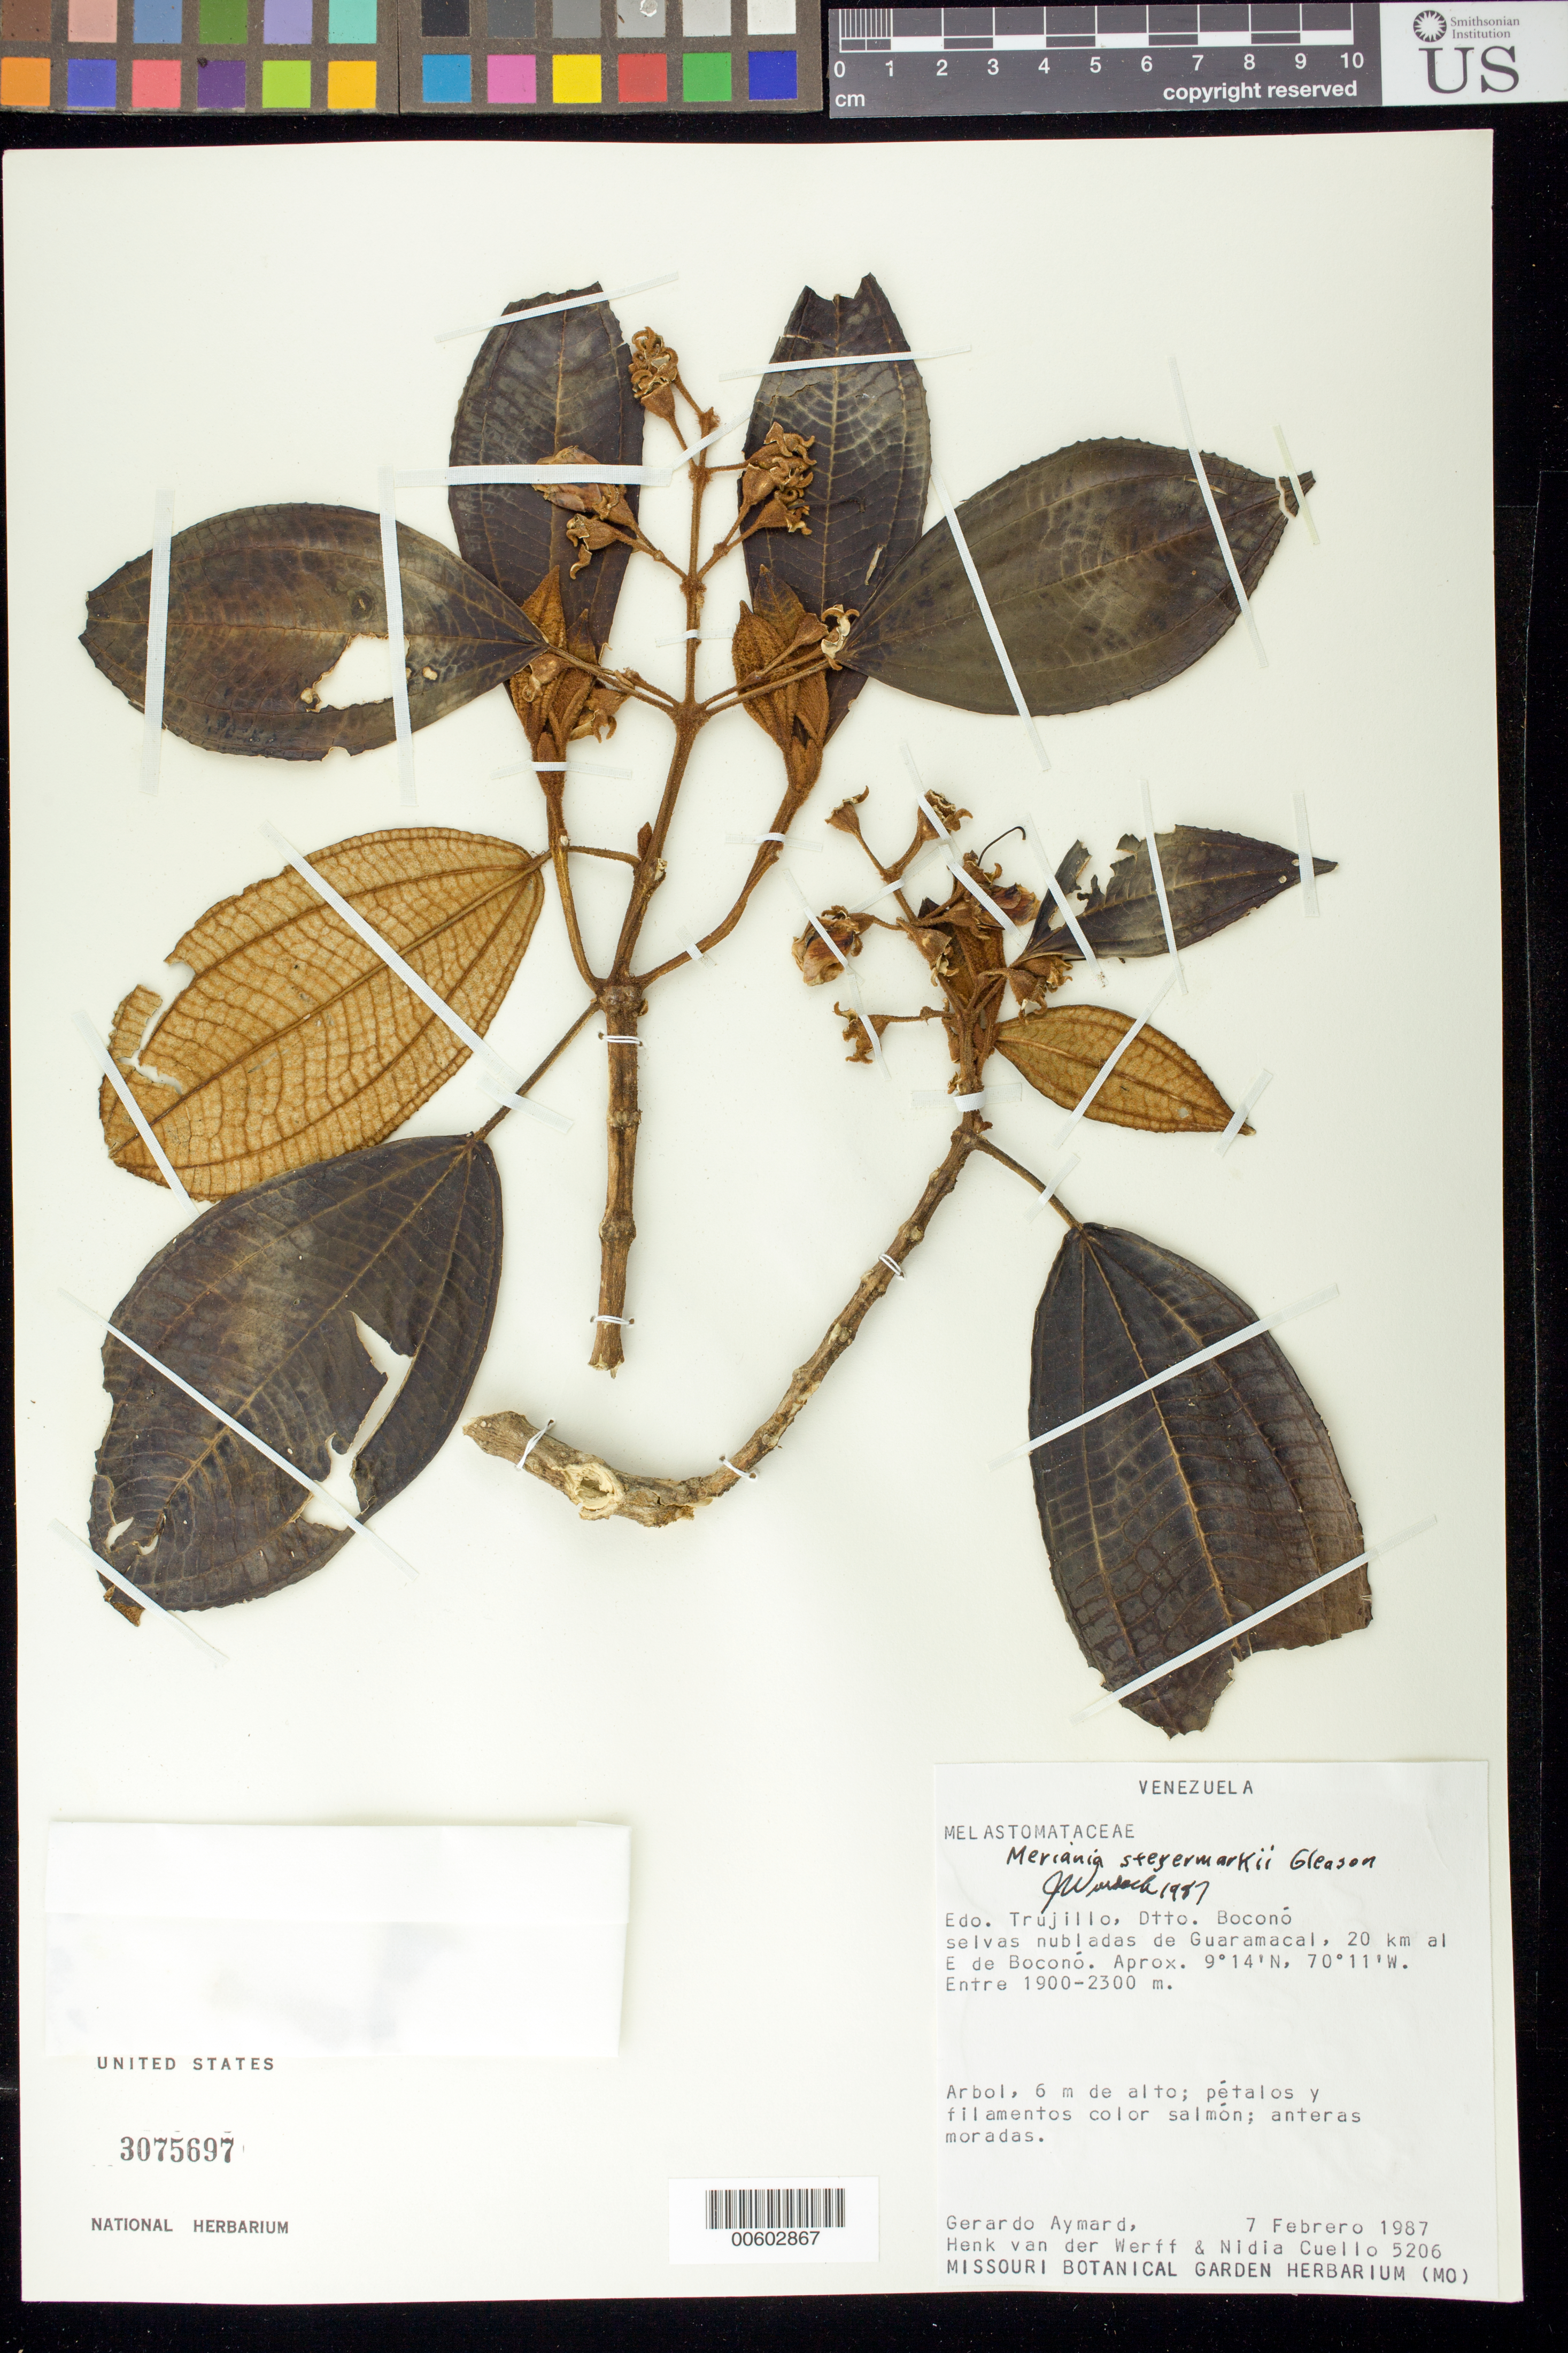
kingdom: Plantae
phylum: Tracheophyta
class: Magnoliopsida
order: Myrtales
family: Melastomataceae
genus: Meriania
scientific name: Meriania steyermarkii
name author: Gleason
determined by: Wurdack, John J., (US), US (UNITED STATES)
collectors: G. A. Aymard, H. van der Werff & N. L. Cuello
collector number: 5206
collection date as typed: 07 Feb 1987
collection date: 1987-02-07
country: Venezuela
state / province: Trujillo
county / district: Boconó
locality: Guaramacal. 20 km E Boconó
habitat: Selvas nubladas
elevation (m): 1900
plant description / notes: MO, PORT, US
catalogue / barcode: US 3075697